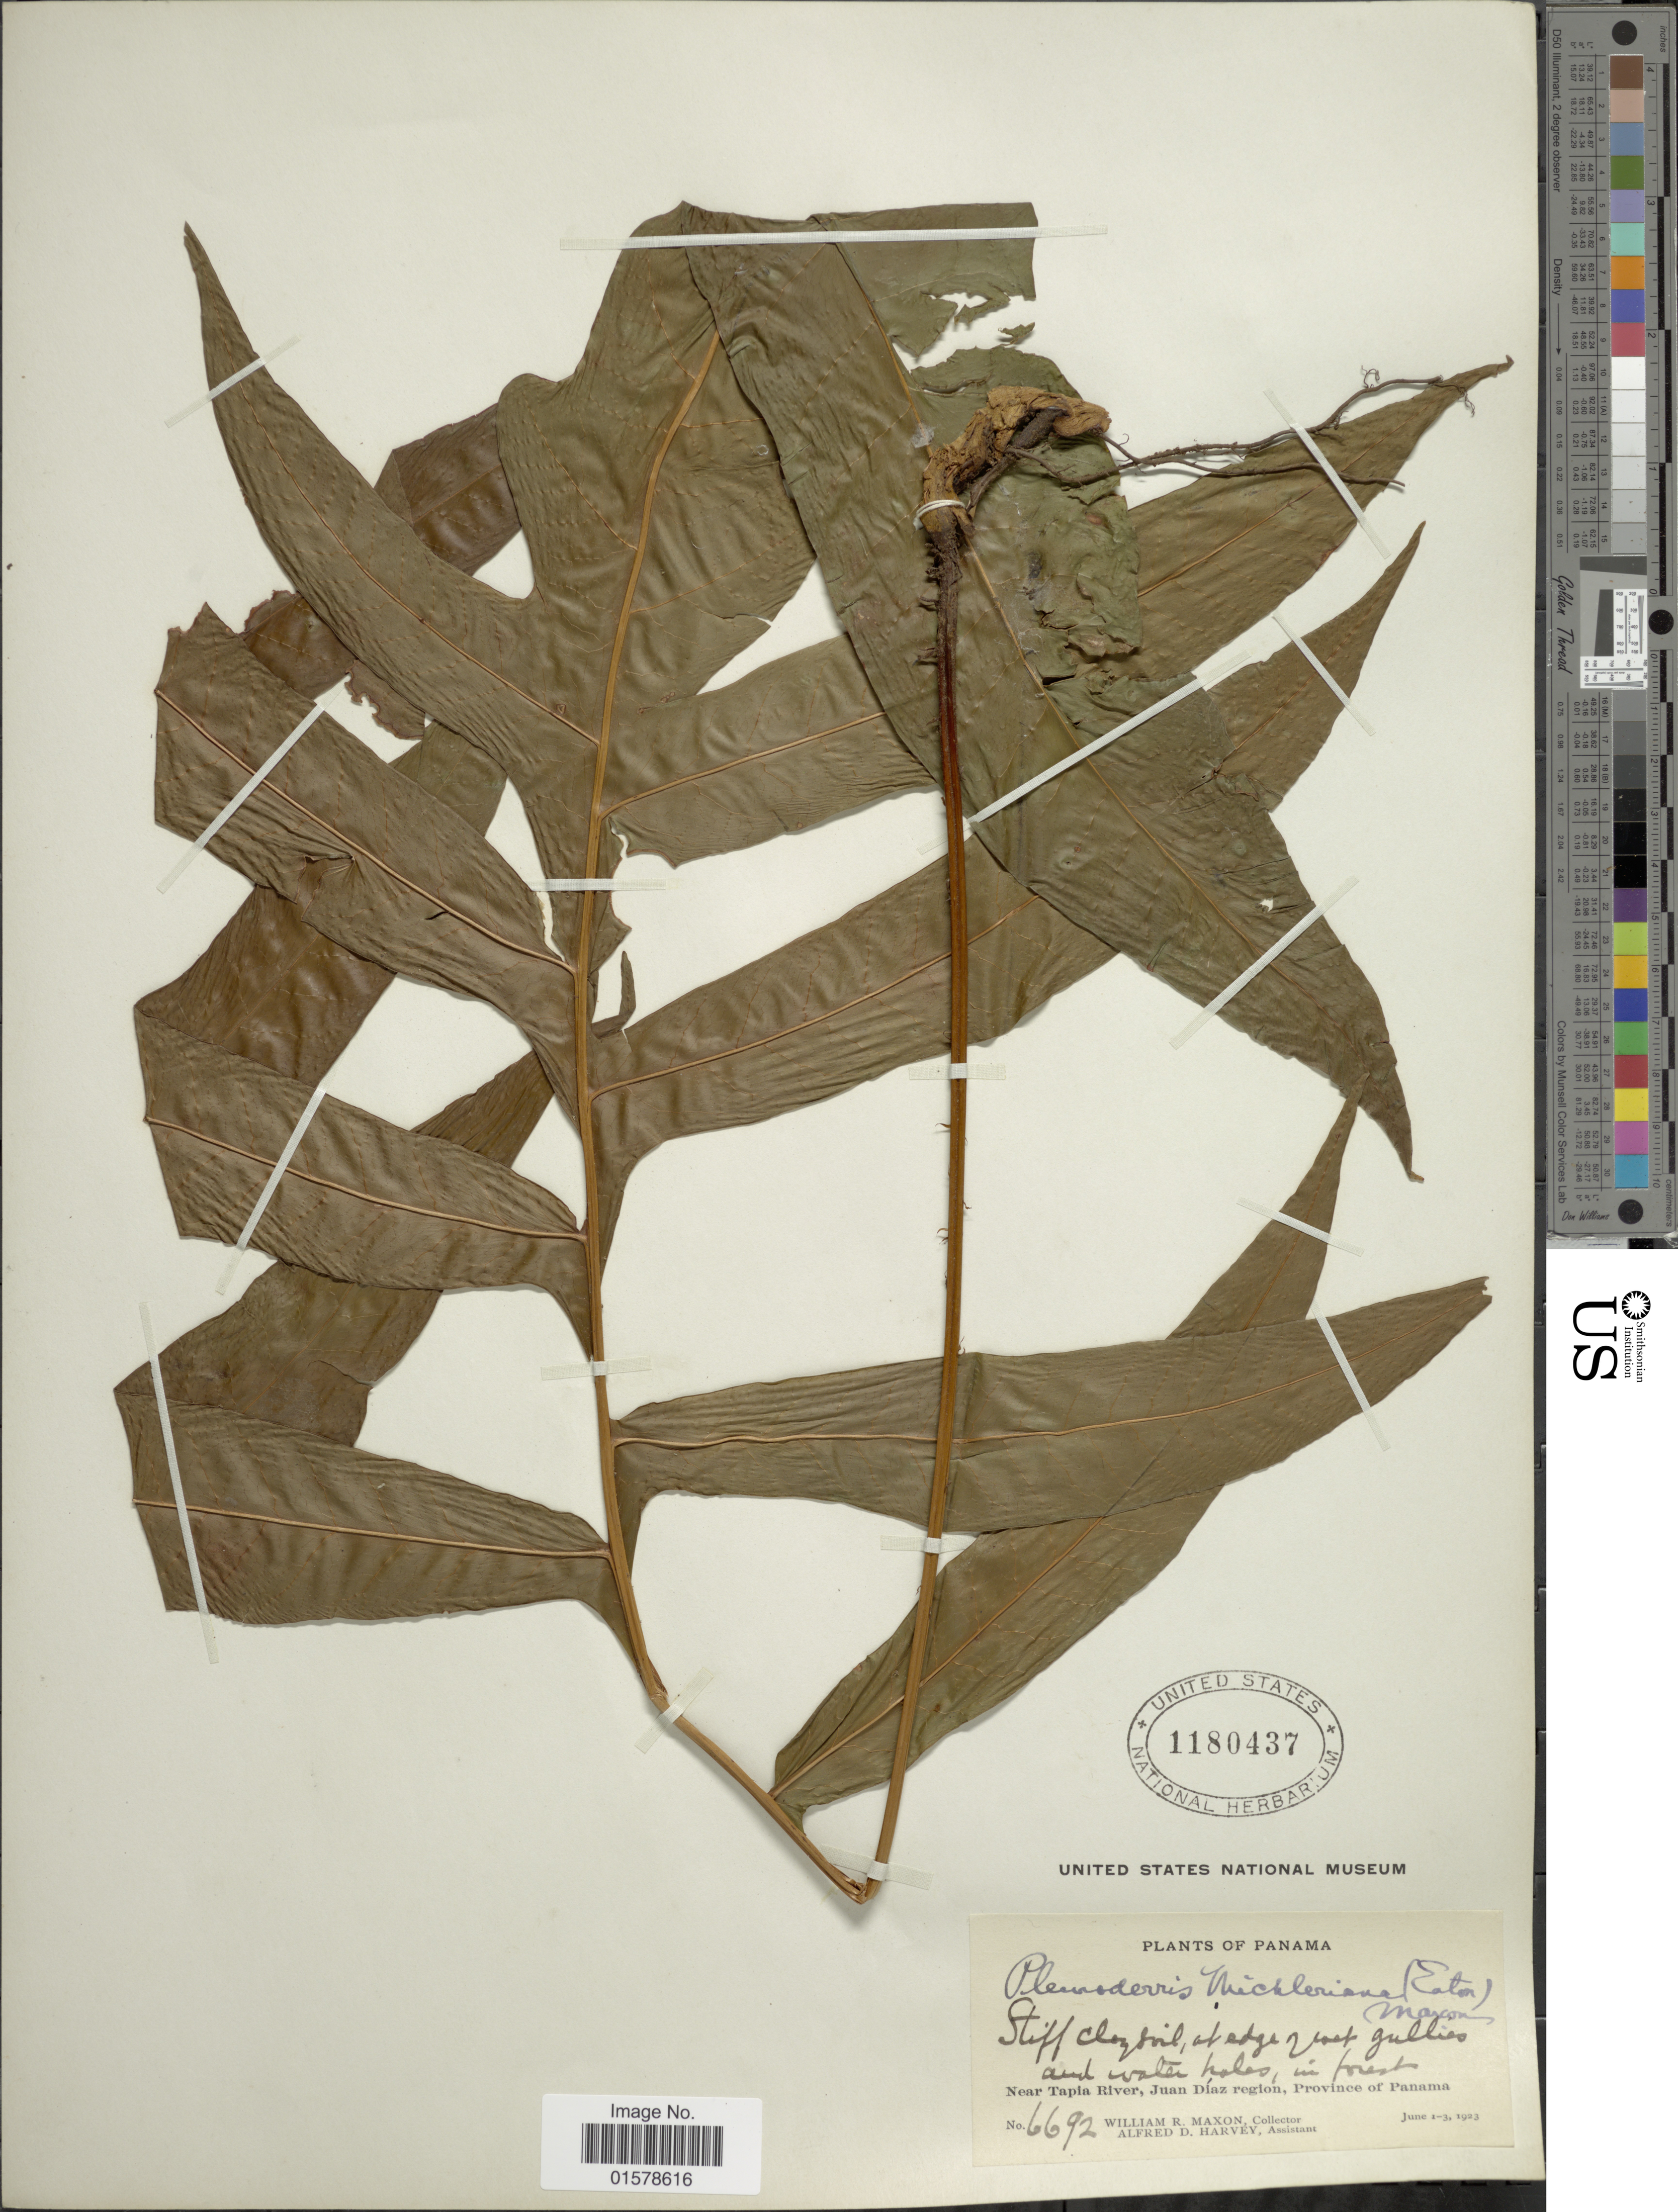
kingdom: Plantae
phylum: Tracheophyta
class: Polypodiopsida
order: Polypodiales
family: Tectariaceae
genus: Tectaria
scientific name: Tectaria x michleriana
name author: (D.C. Eaton) Lellinger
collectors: W. R. Maxon & A. D. Harvey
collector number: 6692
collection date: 1923-06-01/1923-06-03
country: Panama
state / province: Panamá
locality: Near Tapia River, Juan Diaz region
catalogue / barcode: US 1180437